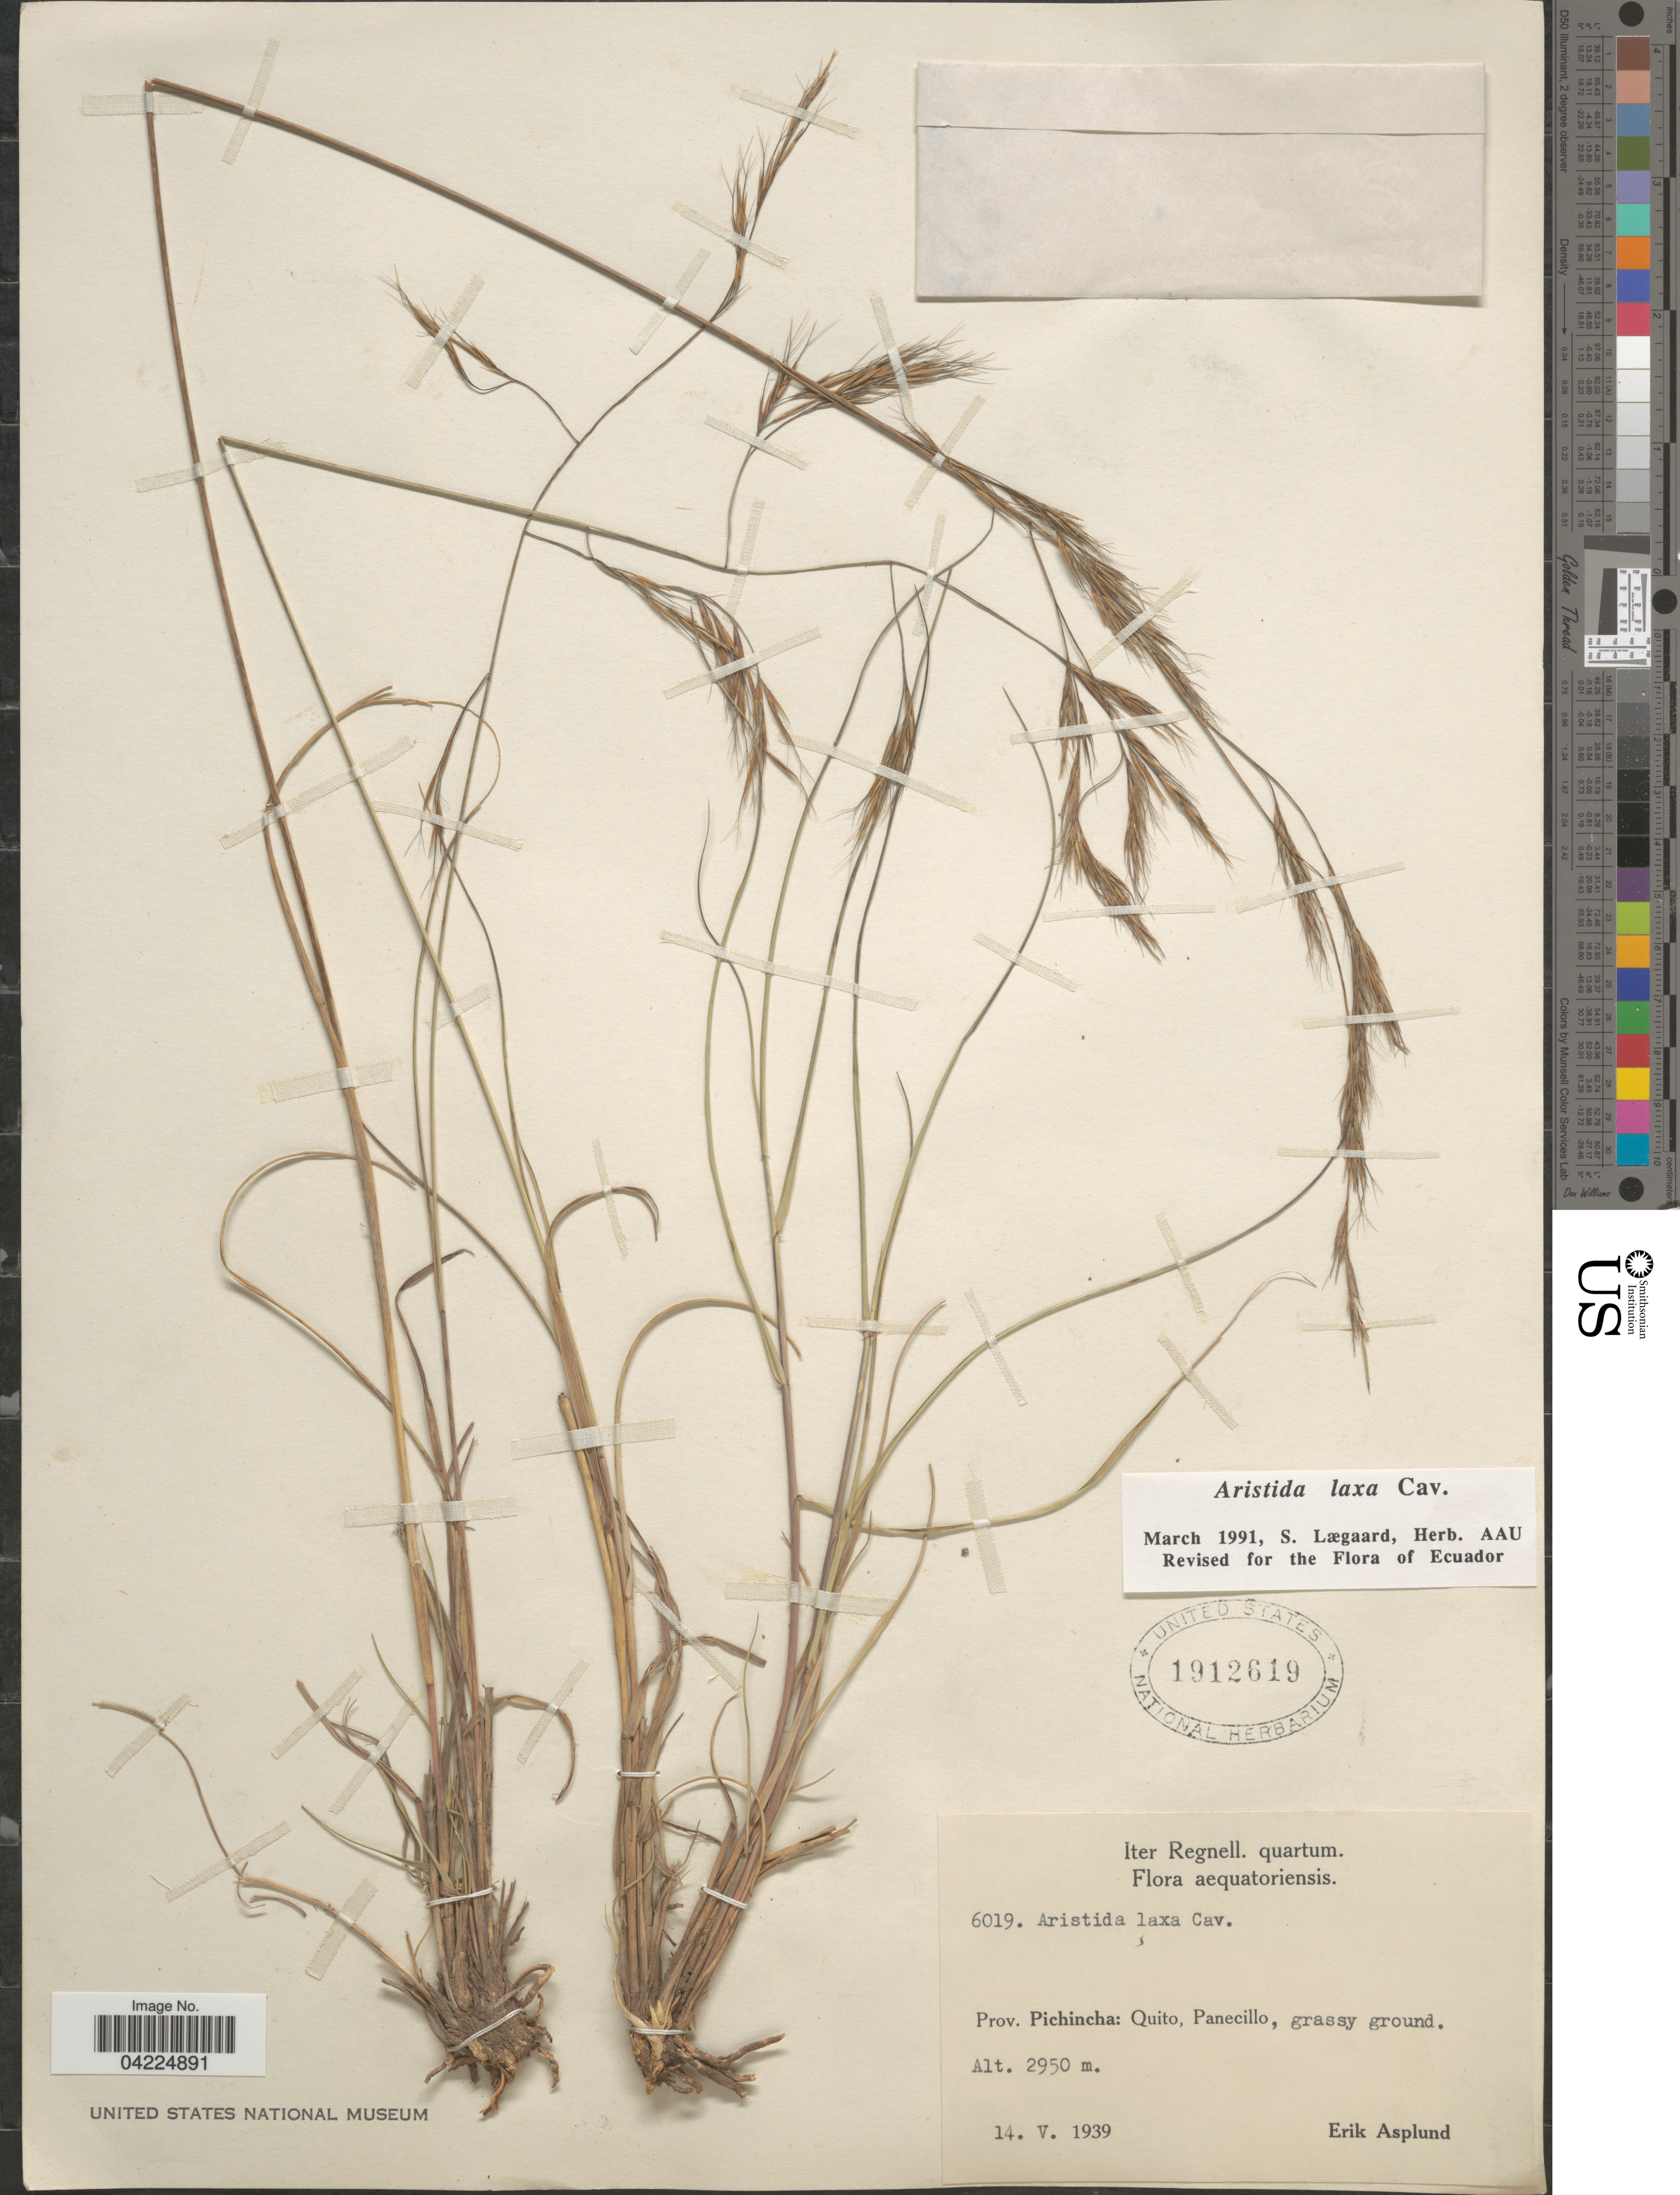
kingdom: Plantae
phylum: Tracheophyta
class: Liliopsida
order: Poales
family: Poaceae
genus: Aristida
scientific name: Aristida laxa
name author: Cav.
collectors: E. Asplund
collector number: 6019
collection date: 1939-05-14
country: Ecuador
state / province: Pichincha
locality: Iter Regnell. quartum. Aequatoriensis. Quito, Panecillo, grassy ground.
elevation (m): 2950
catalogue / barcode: US 1912619